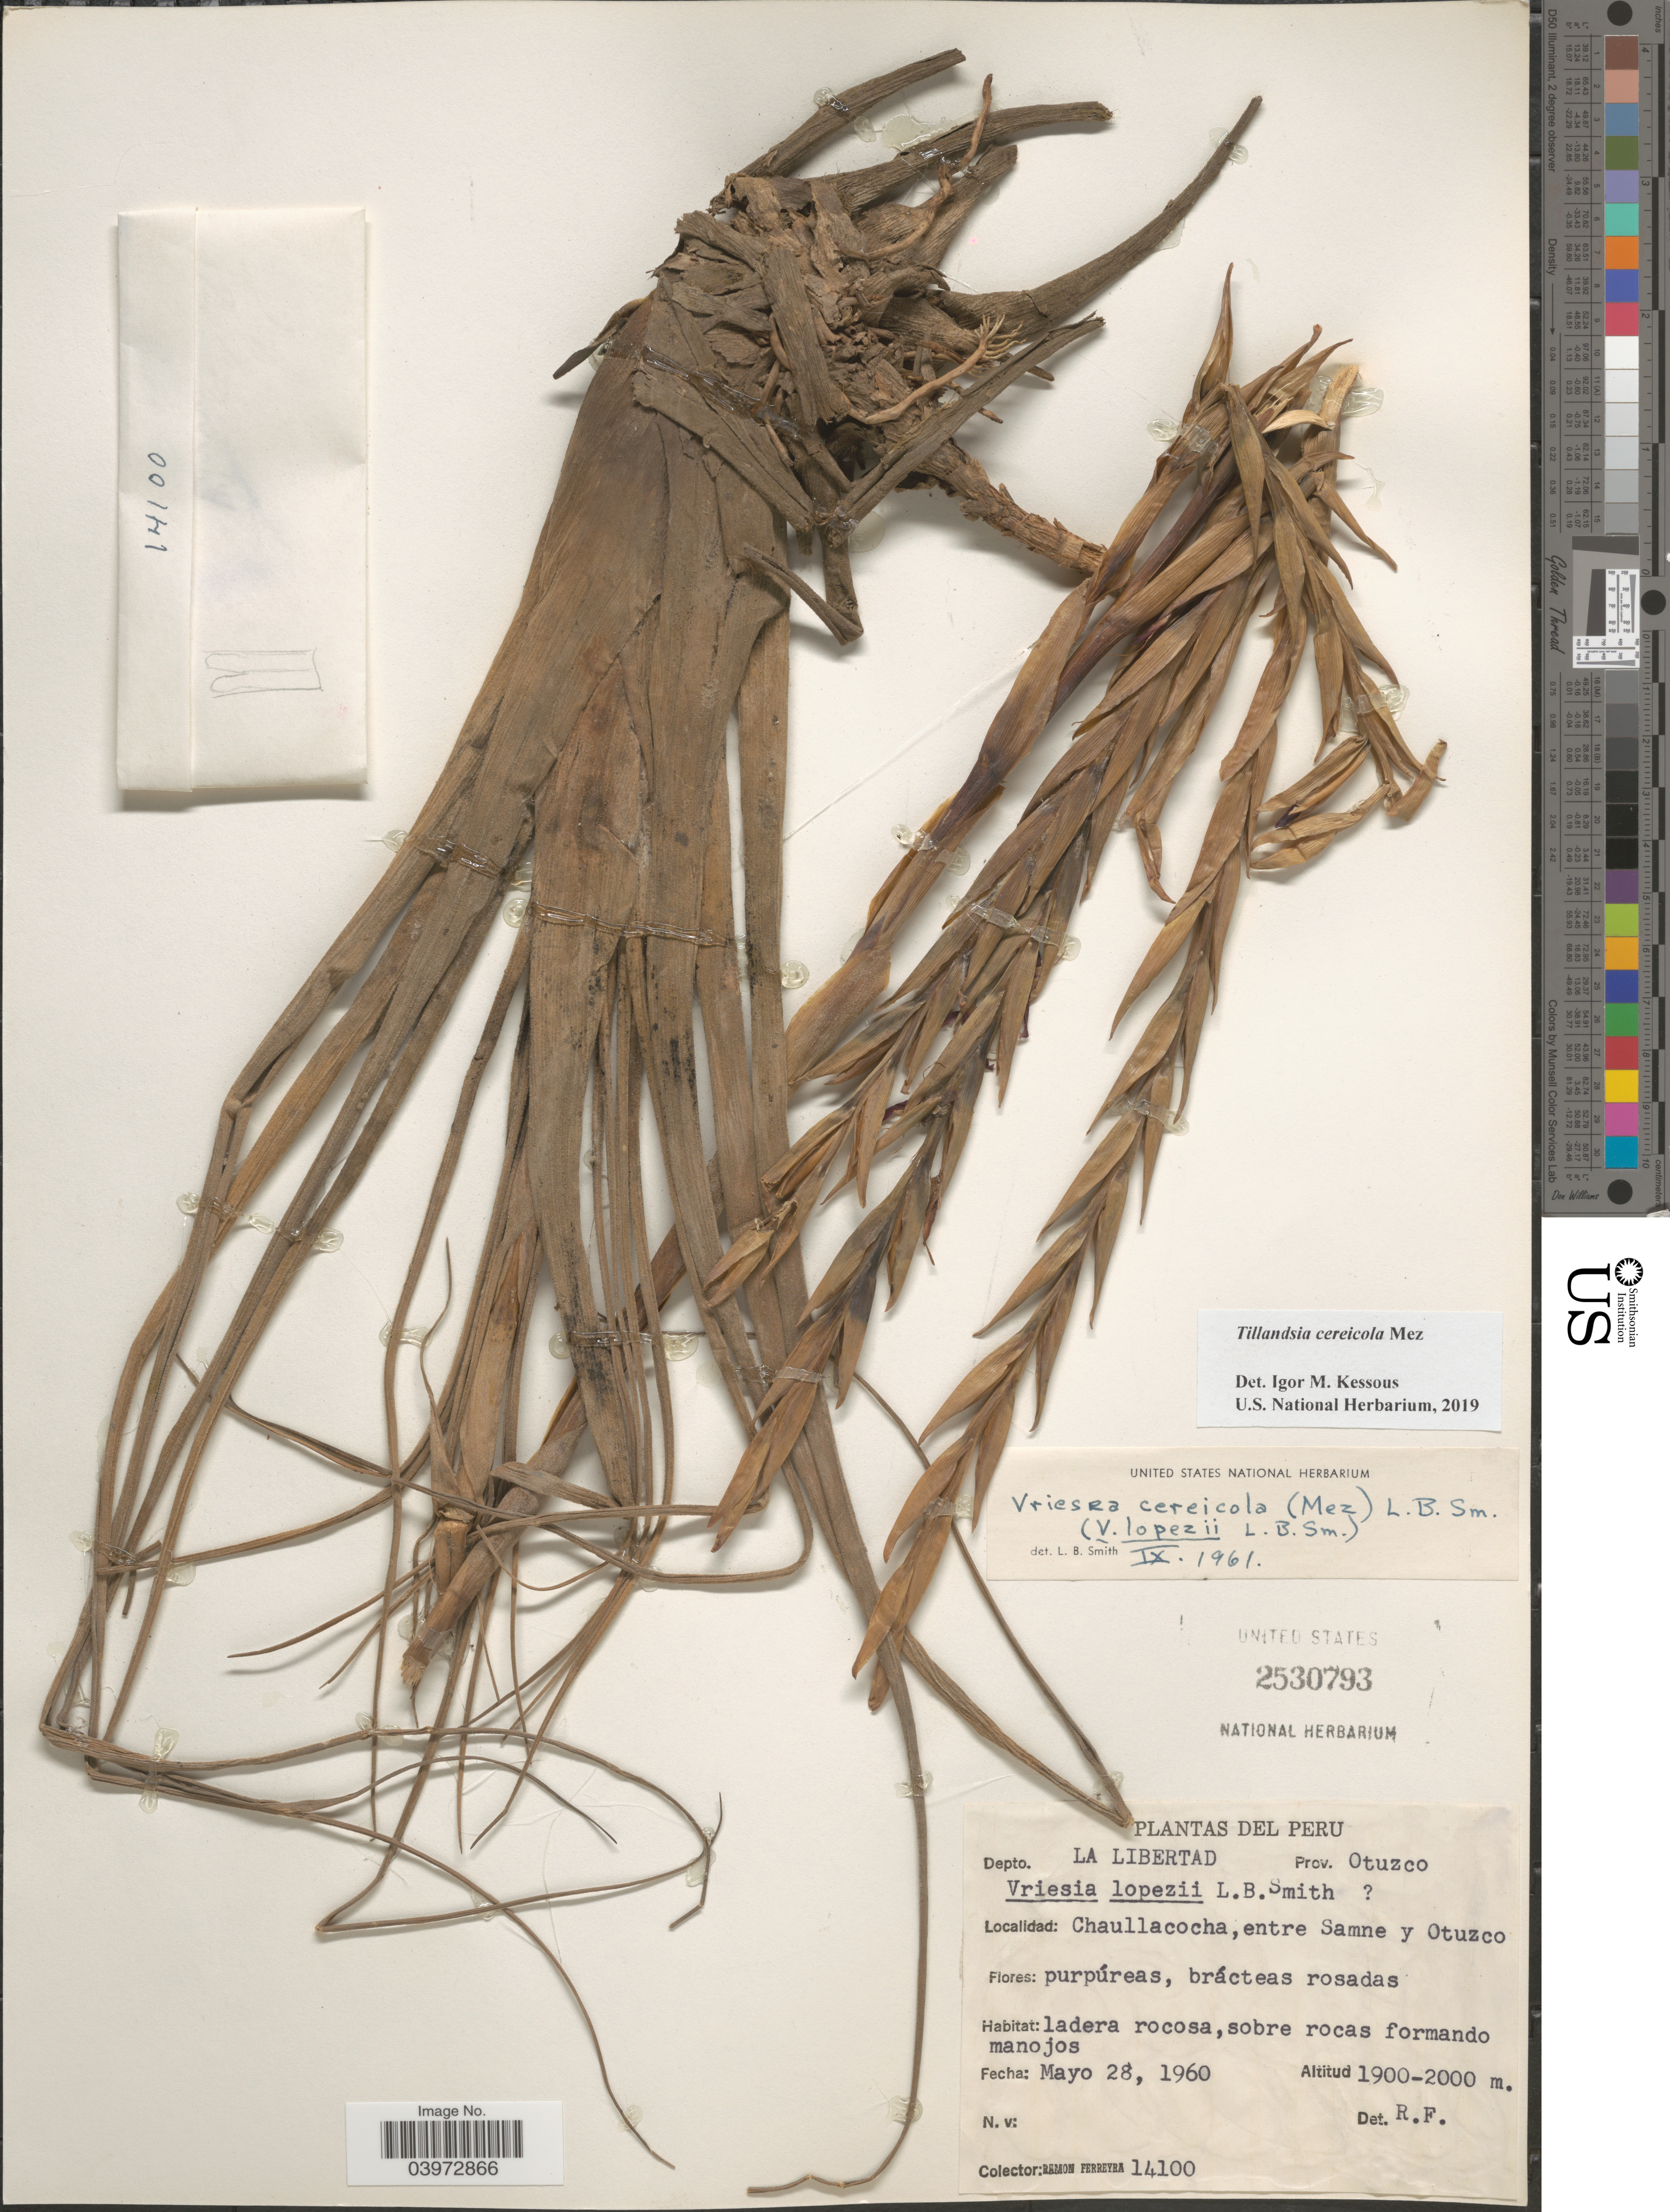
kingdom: Plantae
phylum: Tracheophyta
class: Liliopsida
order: Poales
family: Bromeliaceae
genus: Tillandsia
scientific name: Tillandsia cereicola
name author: Mez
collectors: R. A. Ferreyra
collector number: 14100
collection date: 1960-05-28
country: Peru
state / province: La Libertad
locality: Depto. La Libertad. Prov. Otuzco. Chaullacocha, entre Samne y Otuzco.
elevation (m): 1900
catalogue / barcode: US 2530793